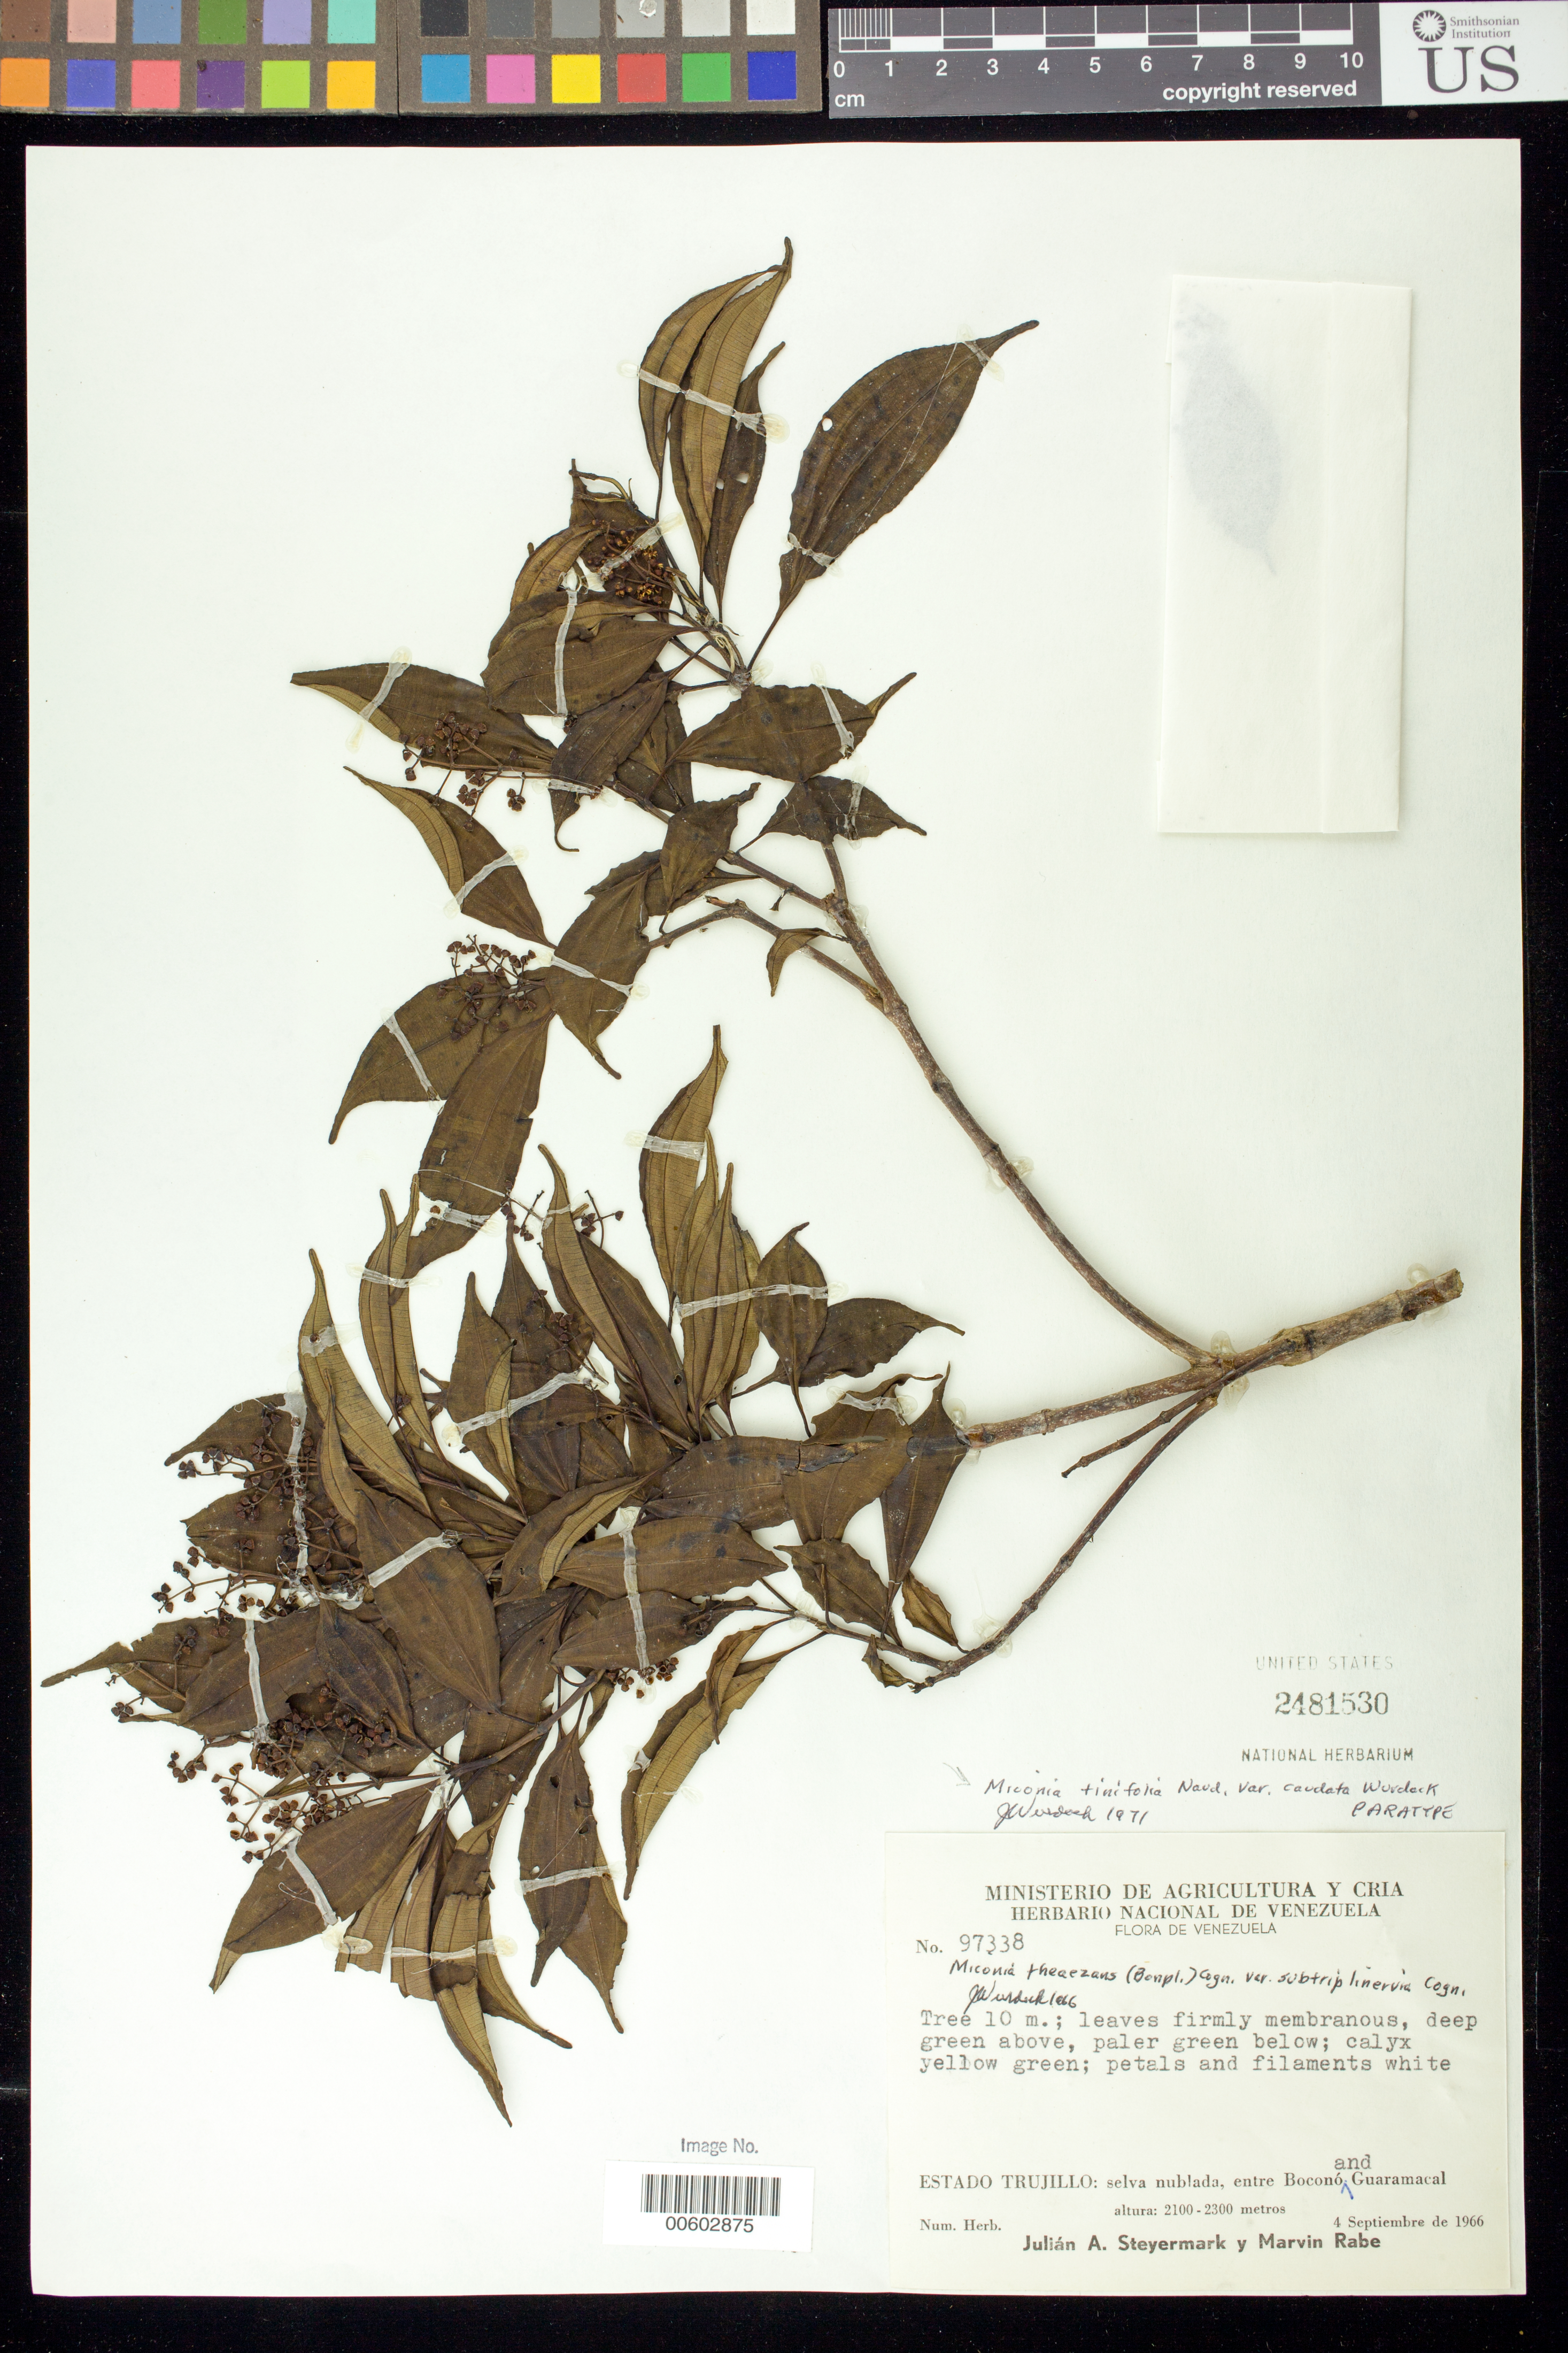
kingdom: Plantae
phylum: Tracheophyta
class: Magnoliopsida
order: Myrtales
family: Melastomataceae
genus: Miconia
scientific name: Miconia tinifolia var. caudata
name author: Wurdack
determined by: Wurdack, John J., (US), US (UNITED STATES)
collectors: J. Steyermark & M. Rabe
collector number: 97338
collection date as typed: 04 Sep 1966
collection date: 1966-09-04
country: Venezuela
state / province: Trujillo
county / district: Boconó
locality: Entre Boconó y Guaramacal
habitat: Selva nublada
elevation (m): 2100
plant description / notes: US, VEN; Paratype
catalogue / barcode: US 2481530